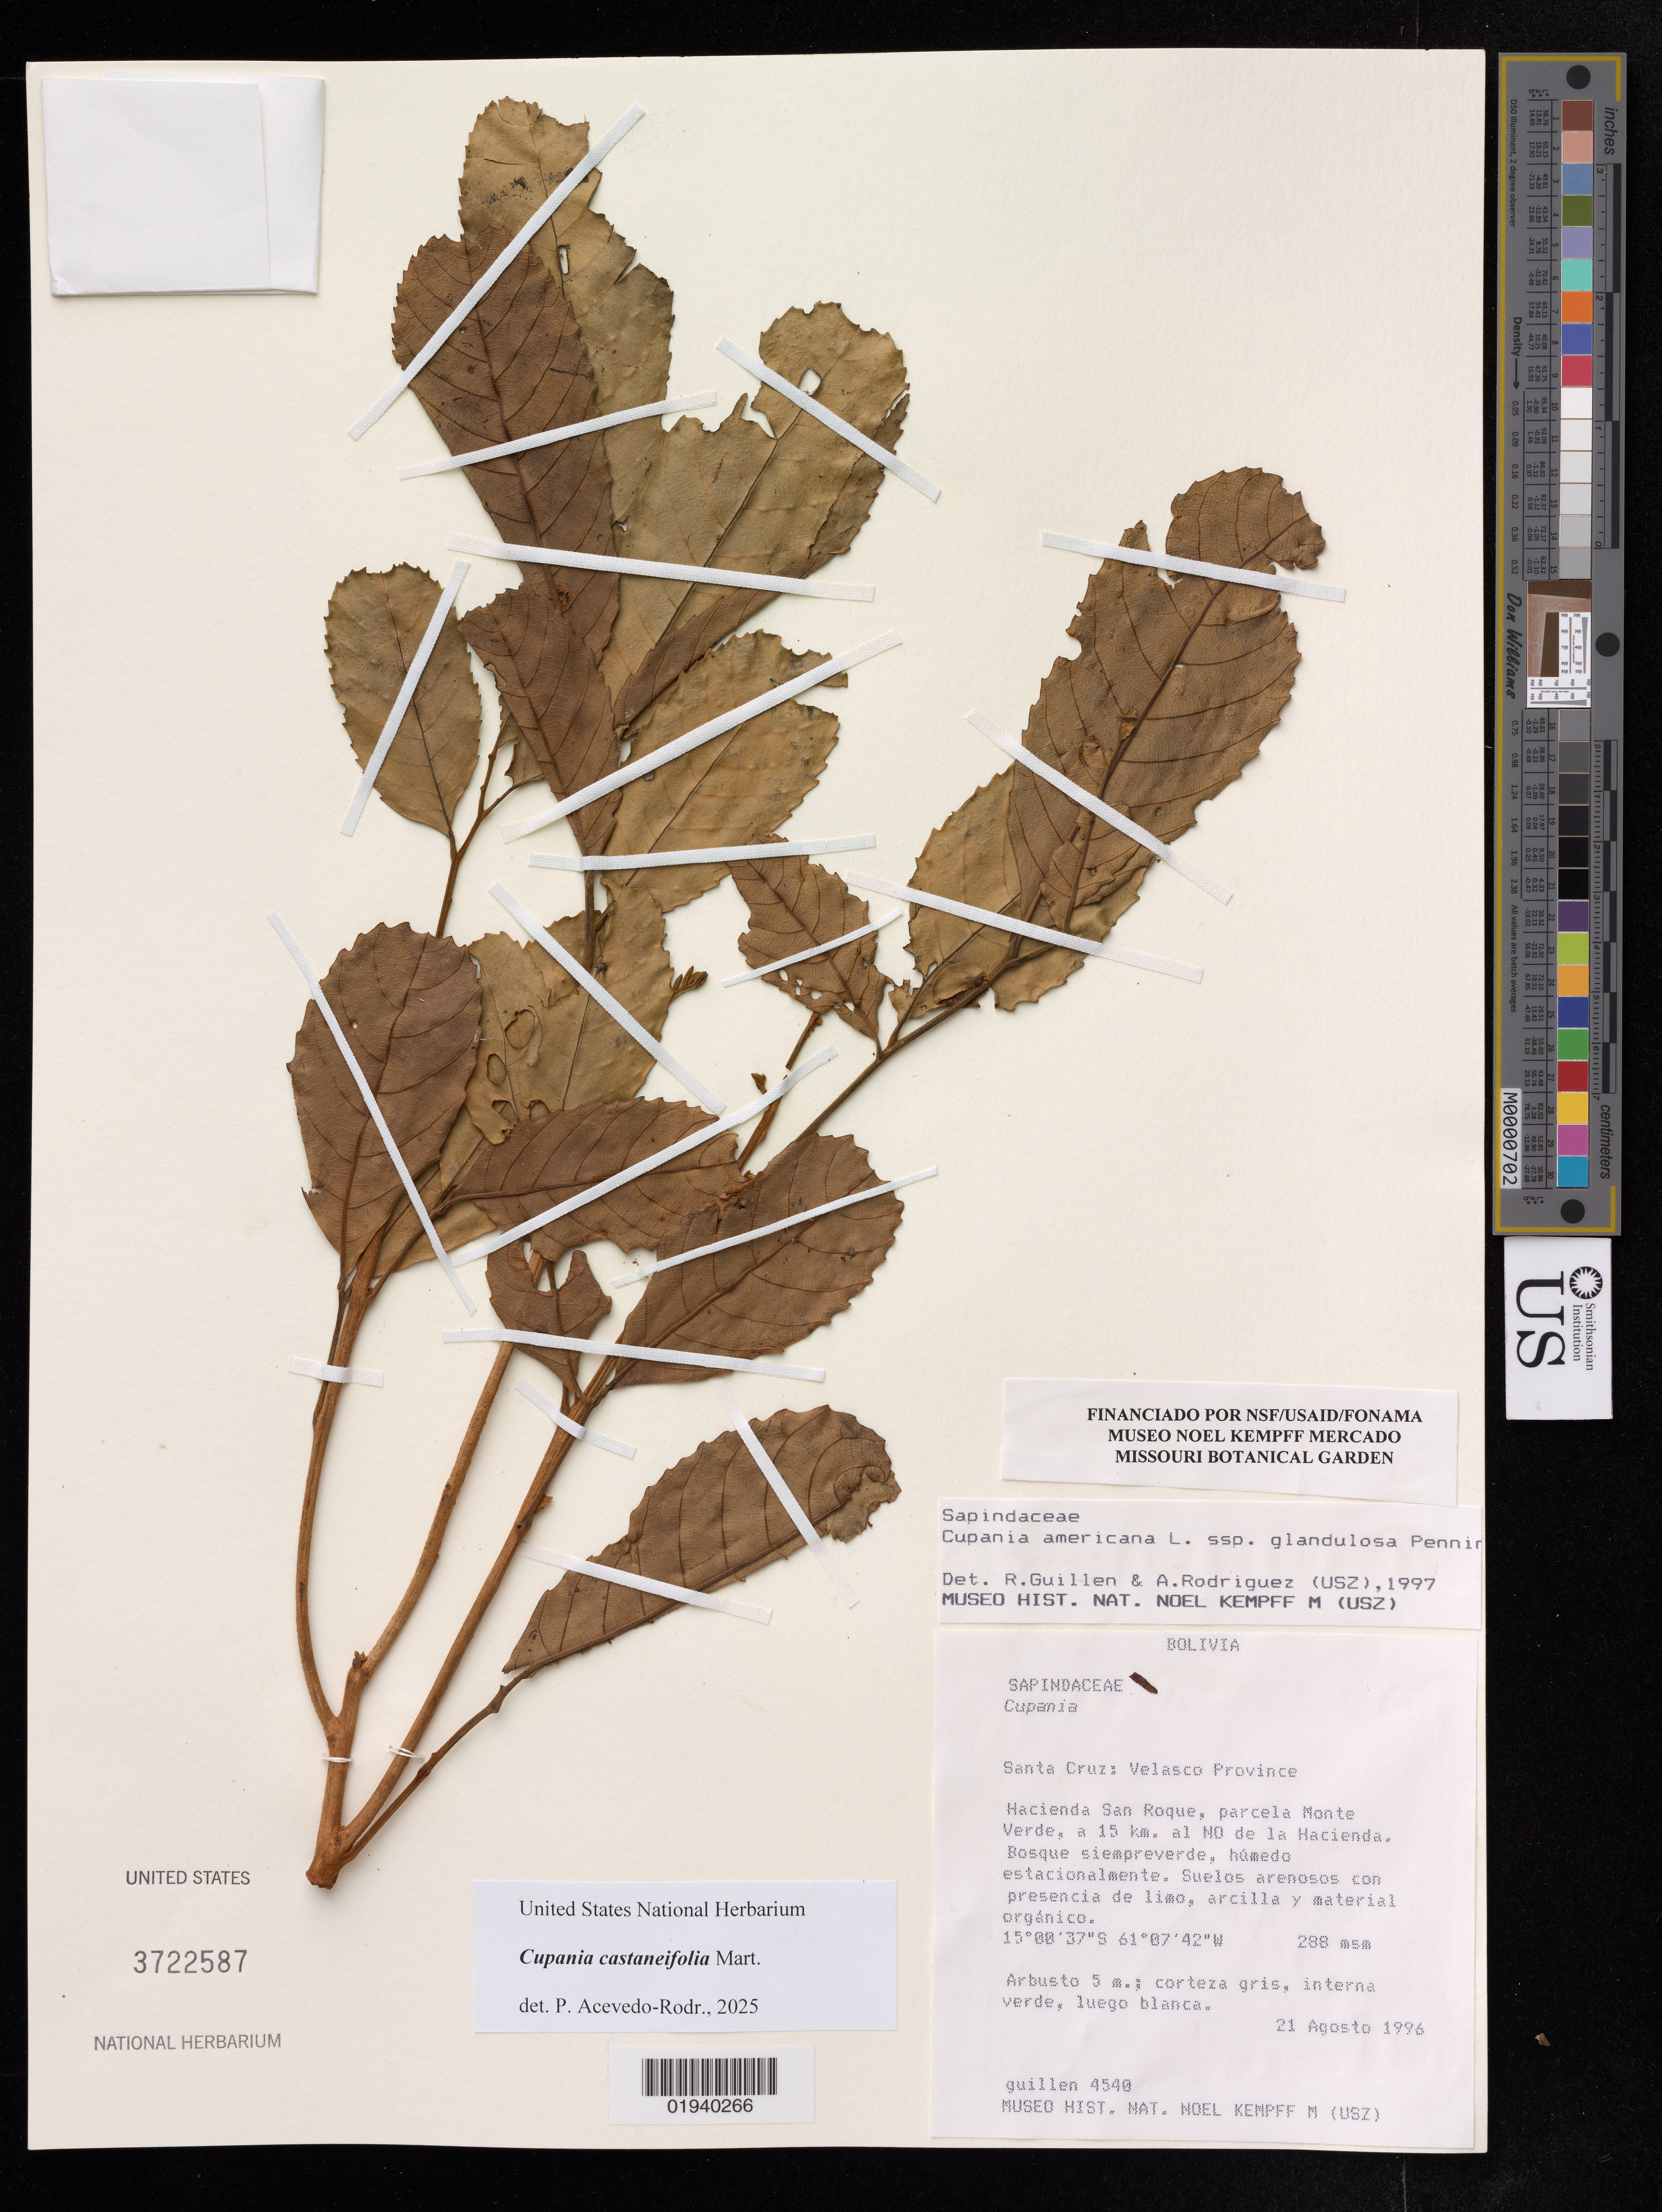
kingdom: Plantae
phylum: Tracheophyta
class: Magnoliopsida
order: Sapindales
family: Sapindaceae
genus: Cupania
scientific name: Cupania castaneifolia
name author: Mart.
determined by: Acevedo-Rodriguez, P., (US), Smithsonian Institution - National Museum of Natural History (UNITED STATES)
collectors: R. Guillen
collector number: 4540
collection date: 1996-08-21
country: Bolivia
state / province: Santa Cruz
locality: Velasco Province. Hacienda San Roque, parcela Monte Verde, a 15 km al NO de la Hacienda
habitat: Bosque seimpreverde, húmedo estacionalmente. Suelos arenosos con presencia de limo, arcilla y material orgánico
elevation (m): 288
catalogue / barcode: US 3722587